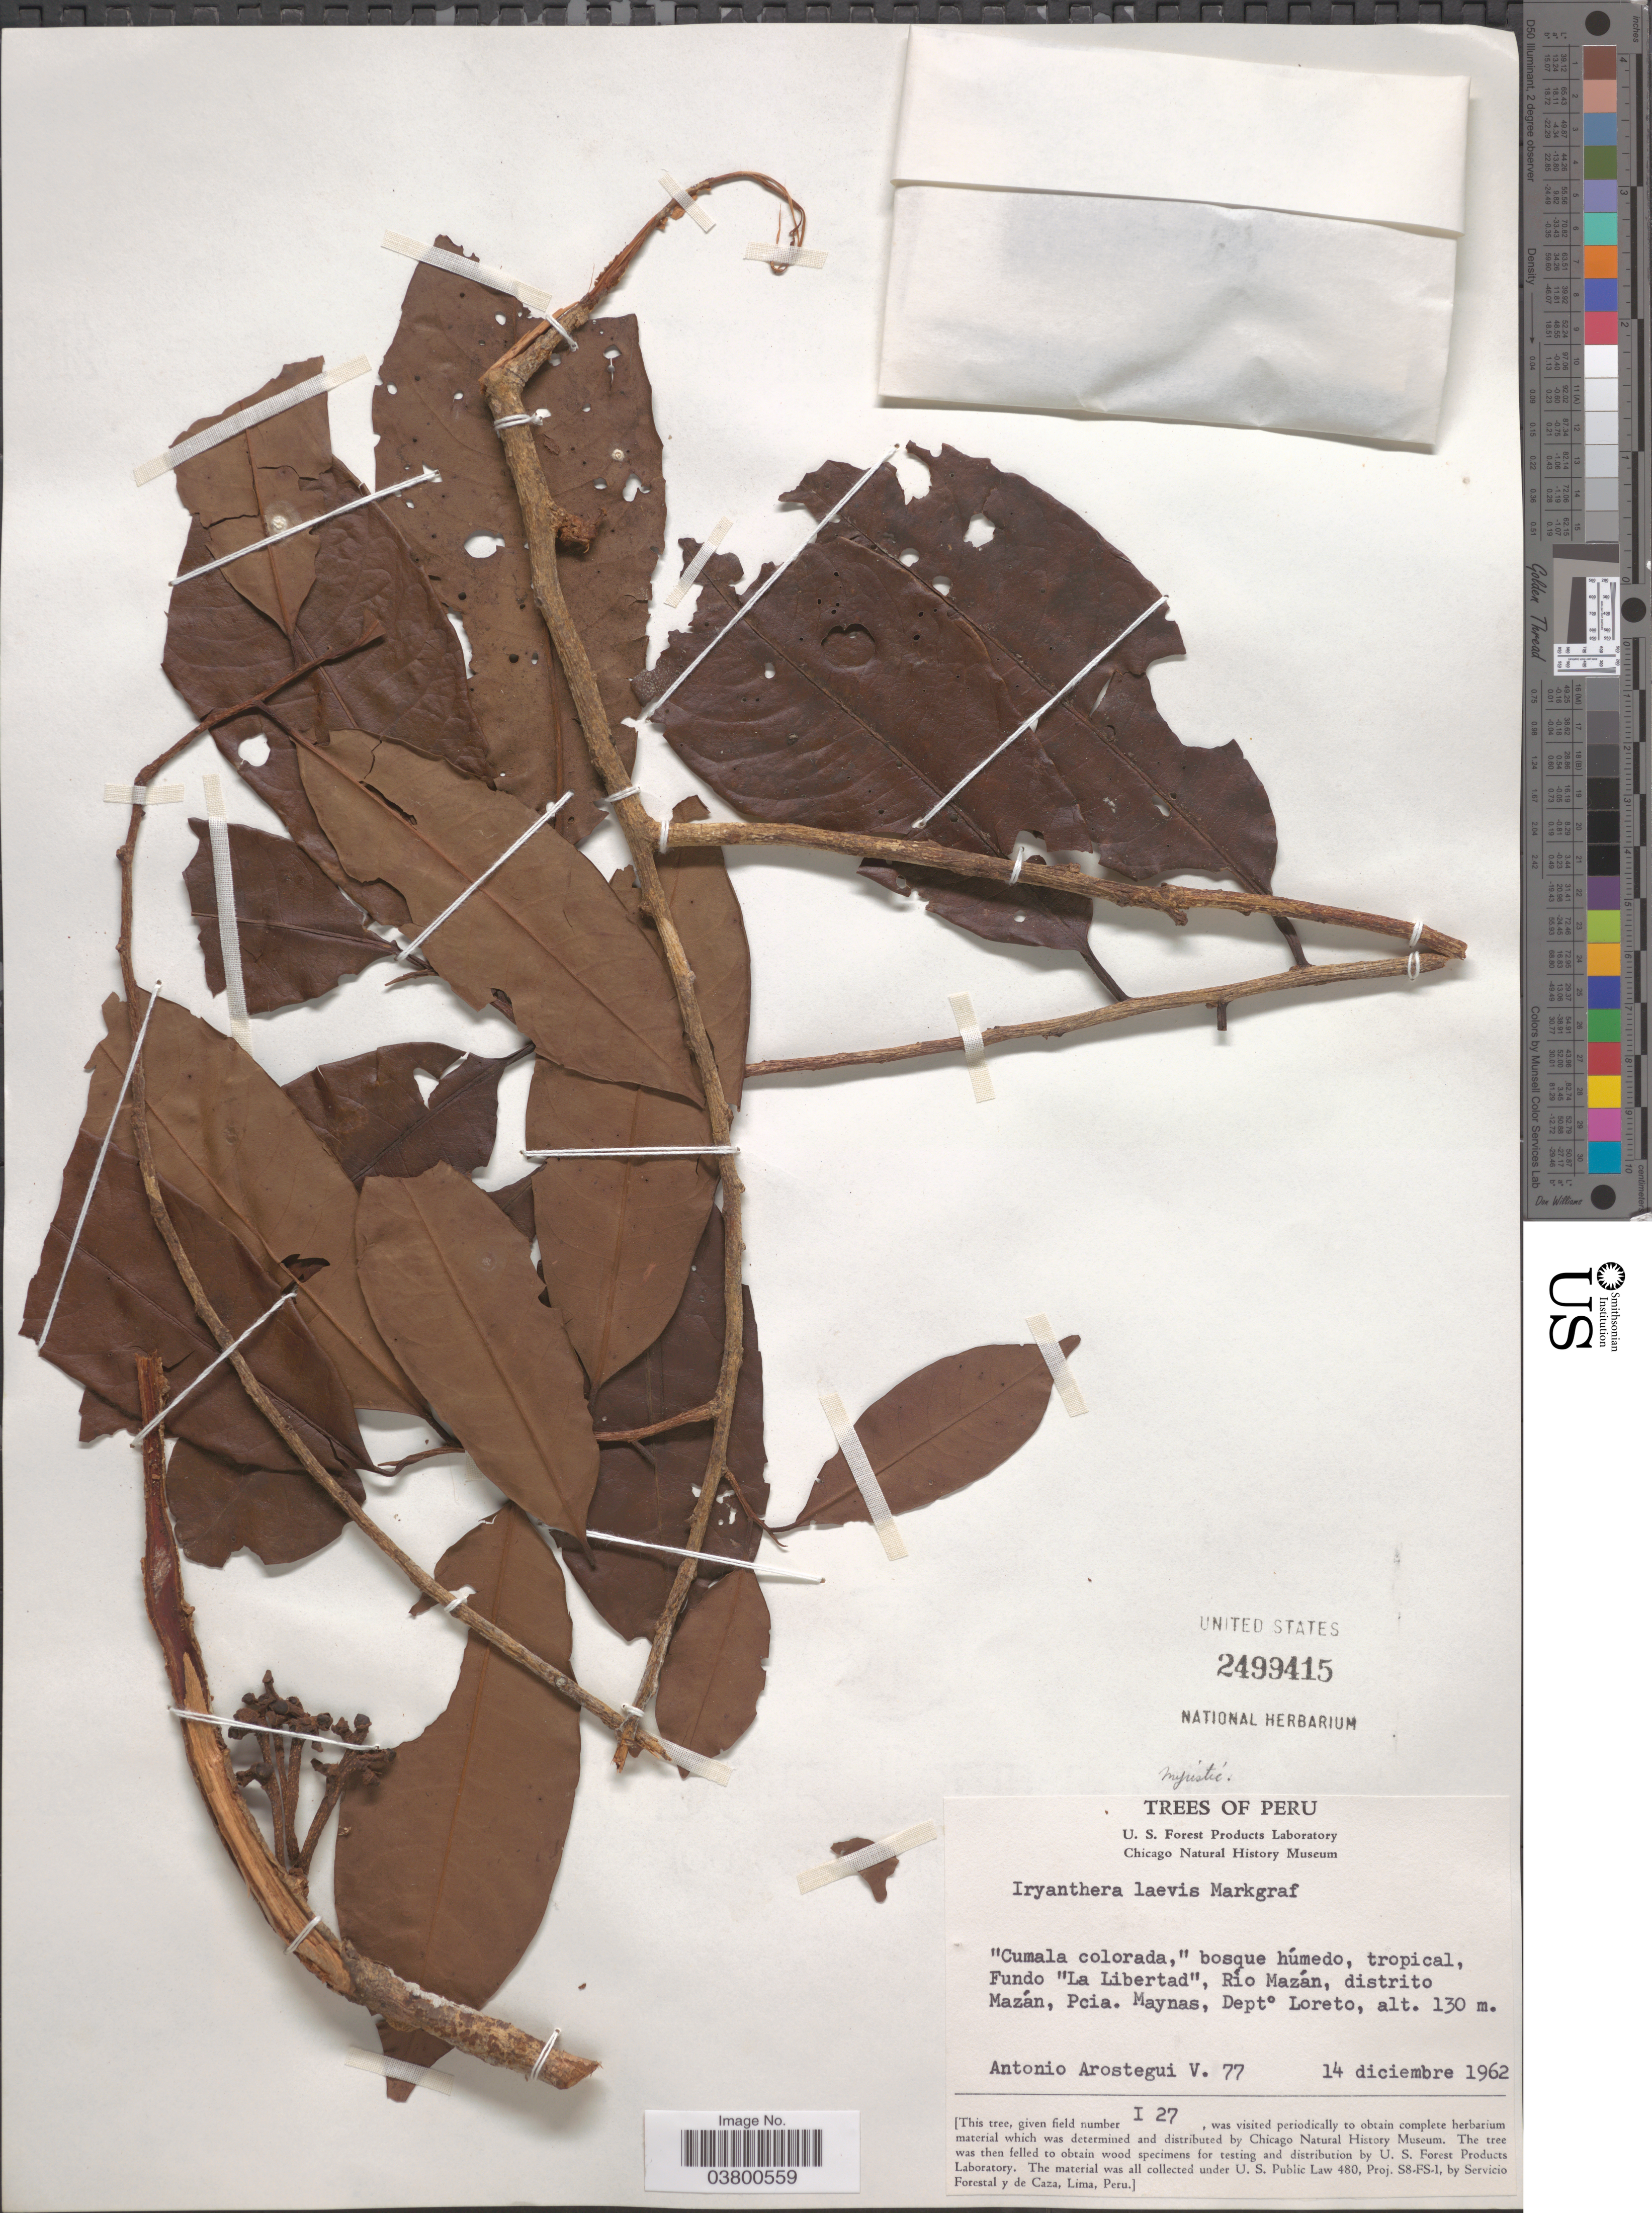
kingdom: Plantae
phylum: Tracheophyta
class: Magnoliopsida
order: Magnoliales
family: Myristicaceae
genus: Iryanthera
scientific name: Iryanthera laevis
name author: Markgr.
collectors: A. Arostegui V.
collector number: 77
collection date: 1962-12-14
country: Peru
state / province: Loreto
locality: Fundo "La Libertad", Río Mazán, distrito Mazán, Pcia. Maynas, Depto. Loreto.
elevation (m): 130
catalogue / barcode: US 2499415